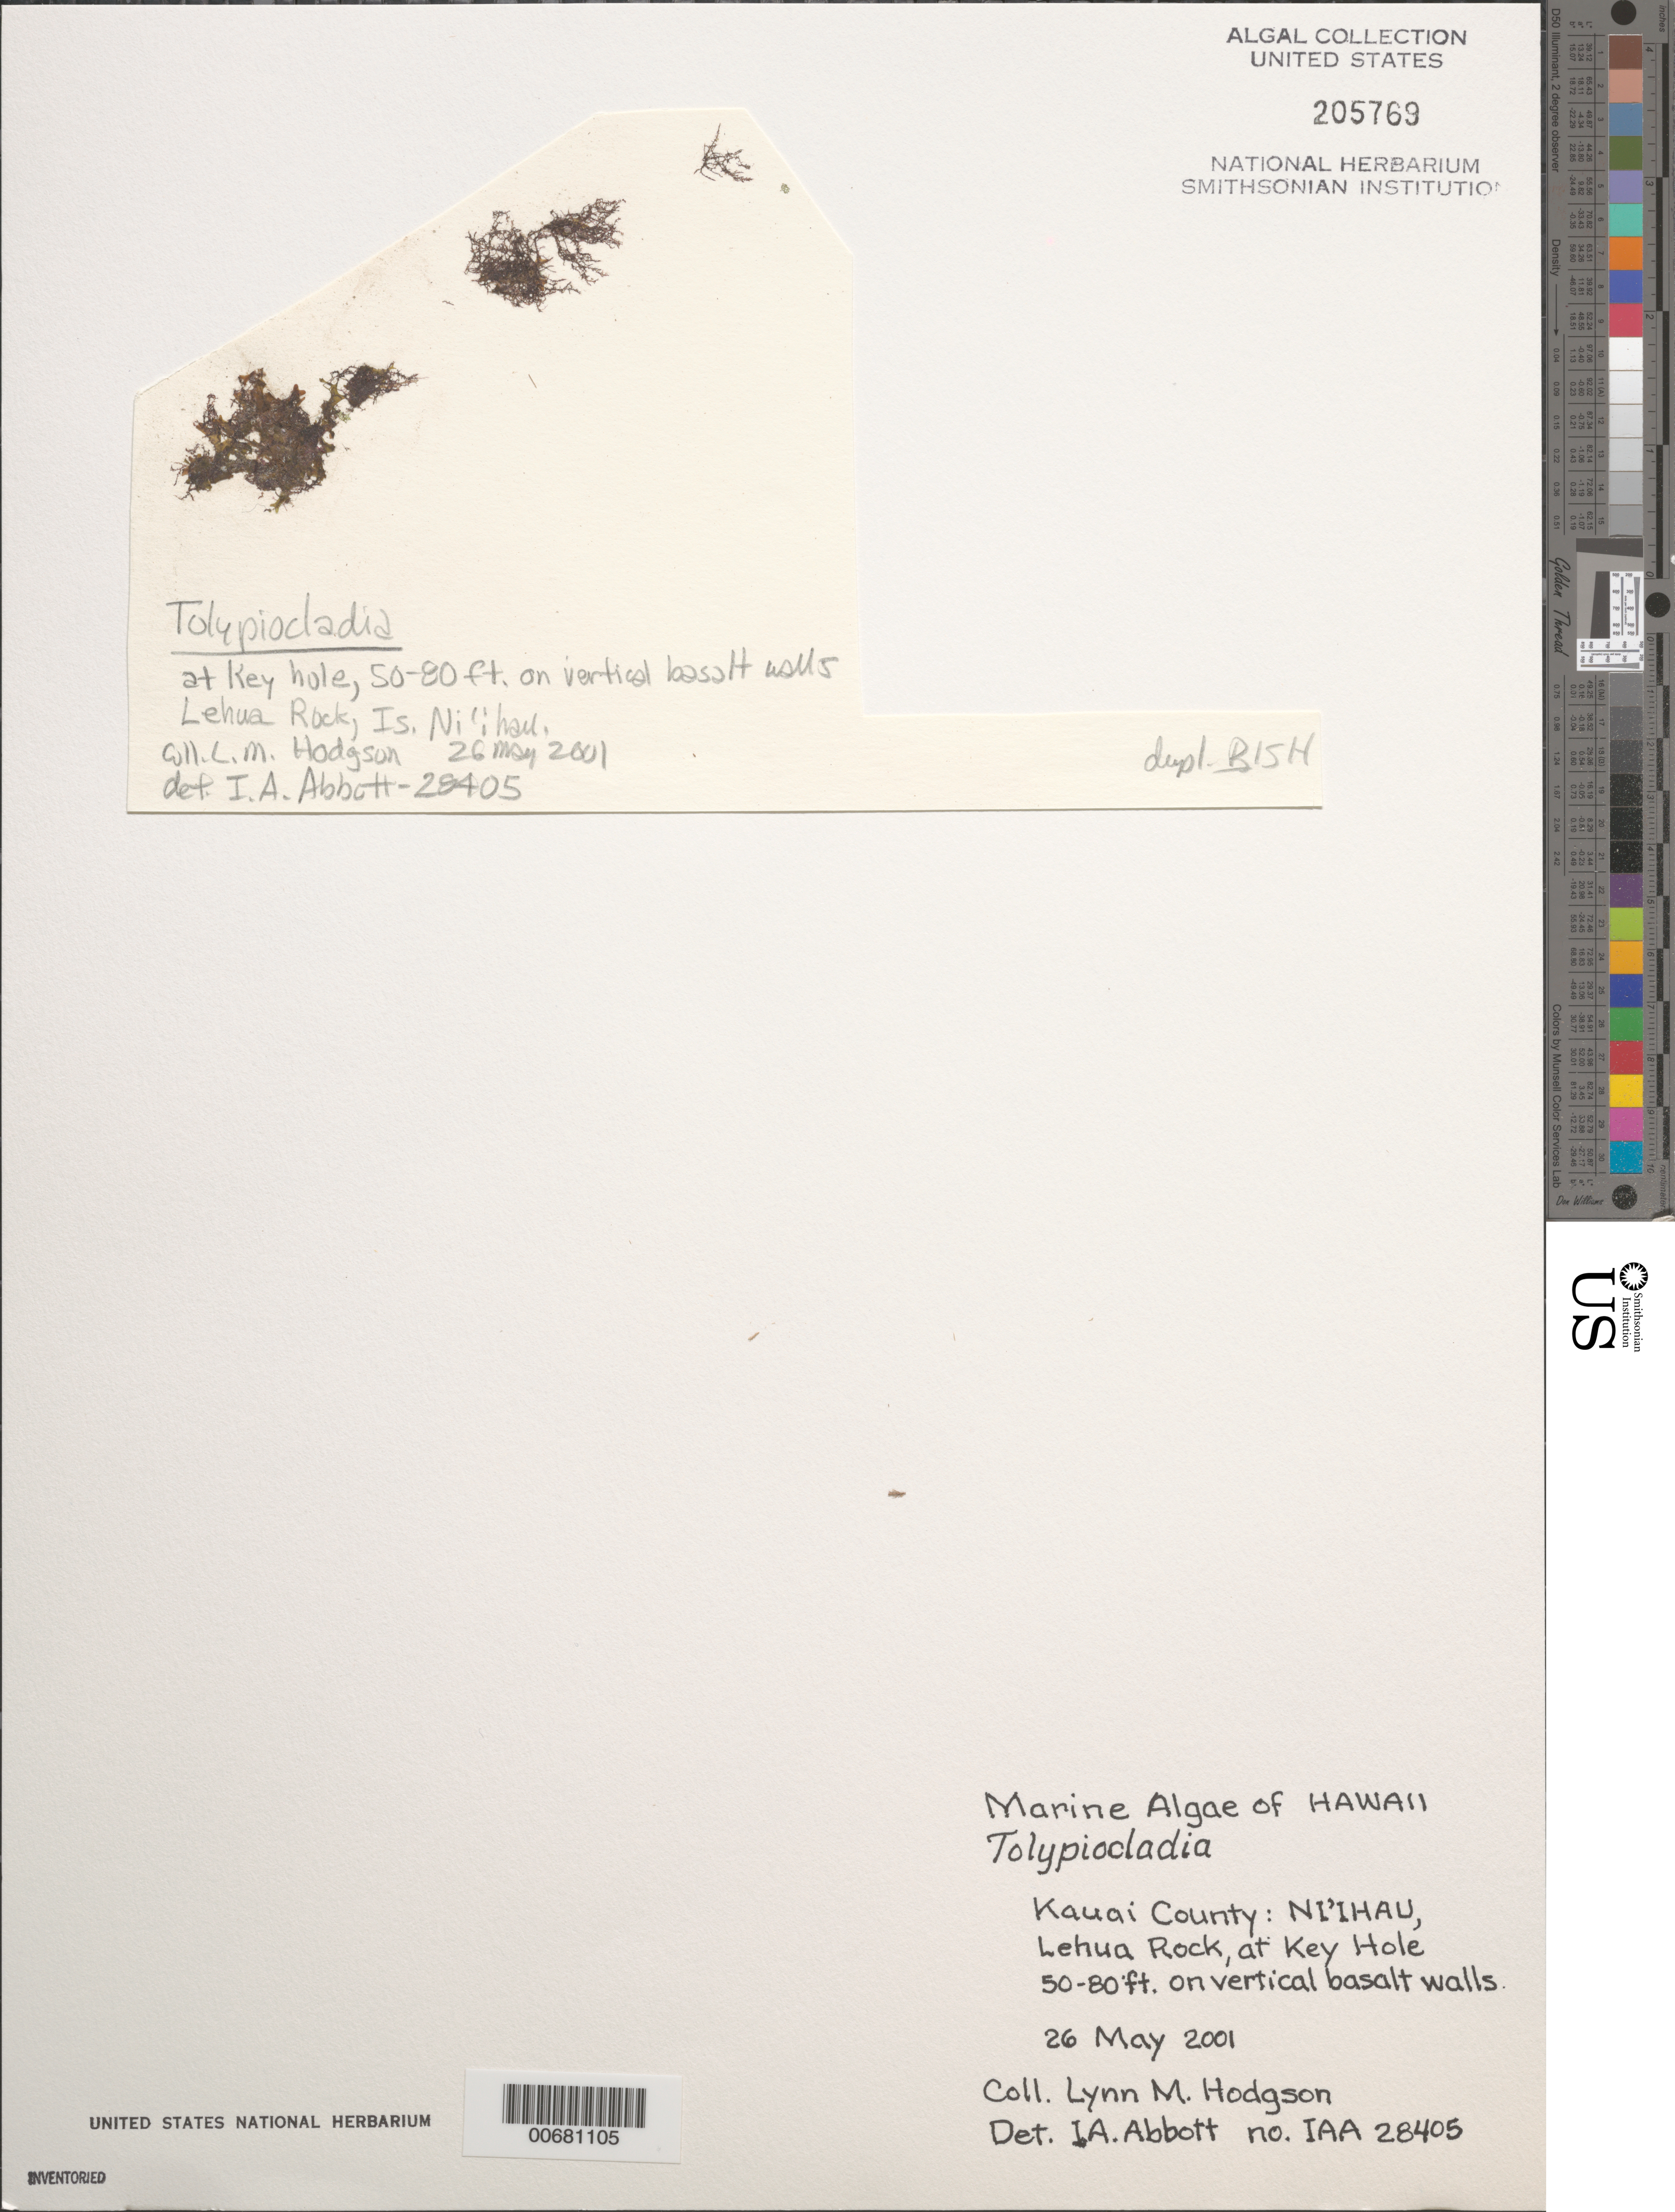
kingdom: Plantae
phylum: Rhodophyta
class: Florideophyceae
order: Ceramiales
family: Rhodomelaceae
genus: Tolypiocladia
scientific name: Tolypiocladia sp.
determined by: Abbott, Isabella A.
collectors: L. M. Hodgson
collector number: IAA 28405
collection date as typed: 26 May 2001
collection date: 2001-05-26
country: United States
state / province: Hawaii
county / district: Kauai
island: Kaua'i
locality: Lehua Rock, at Key Hole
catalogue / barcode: US 205769